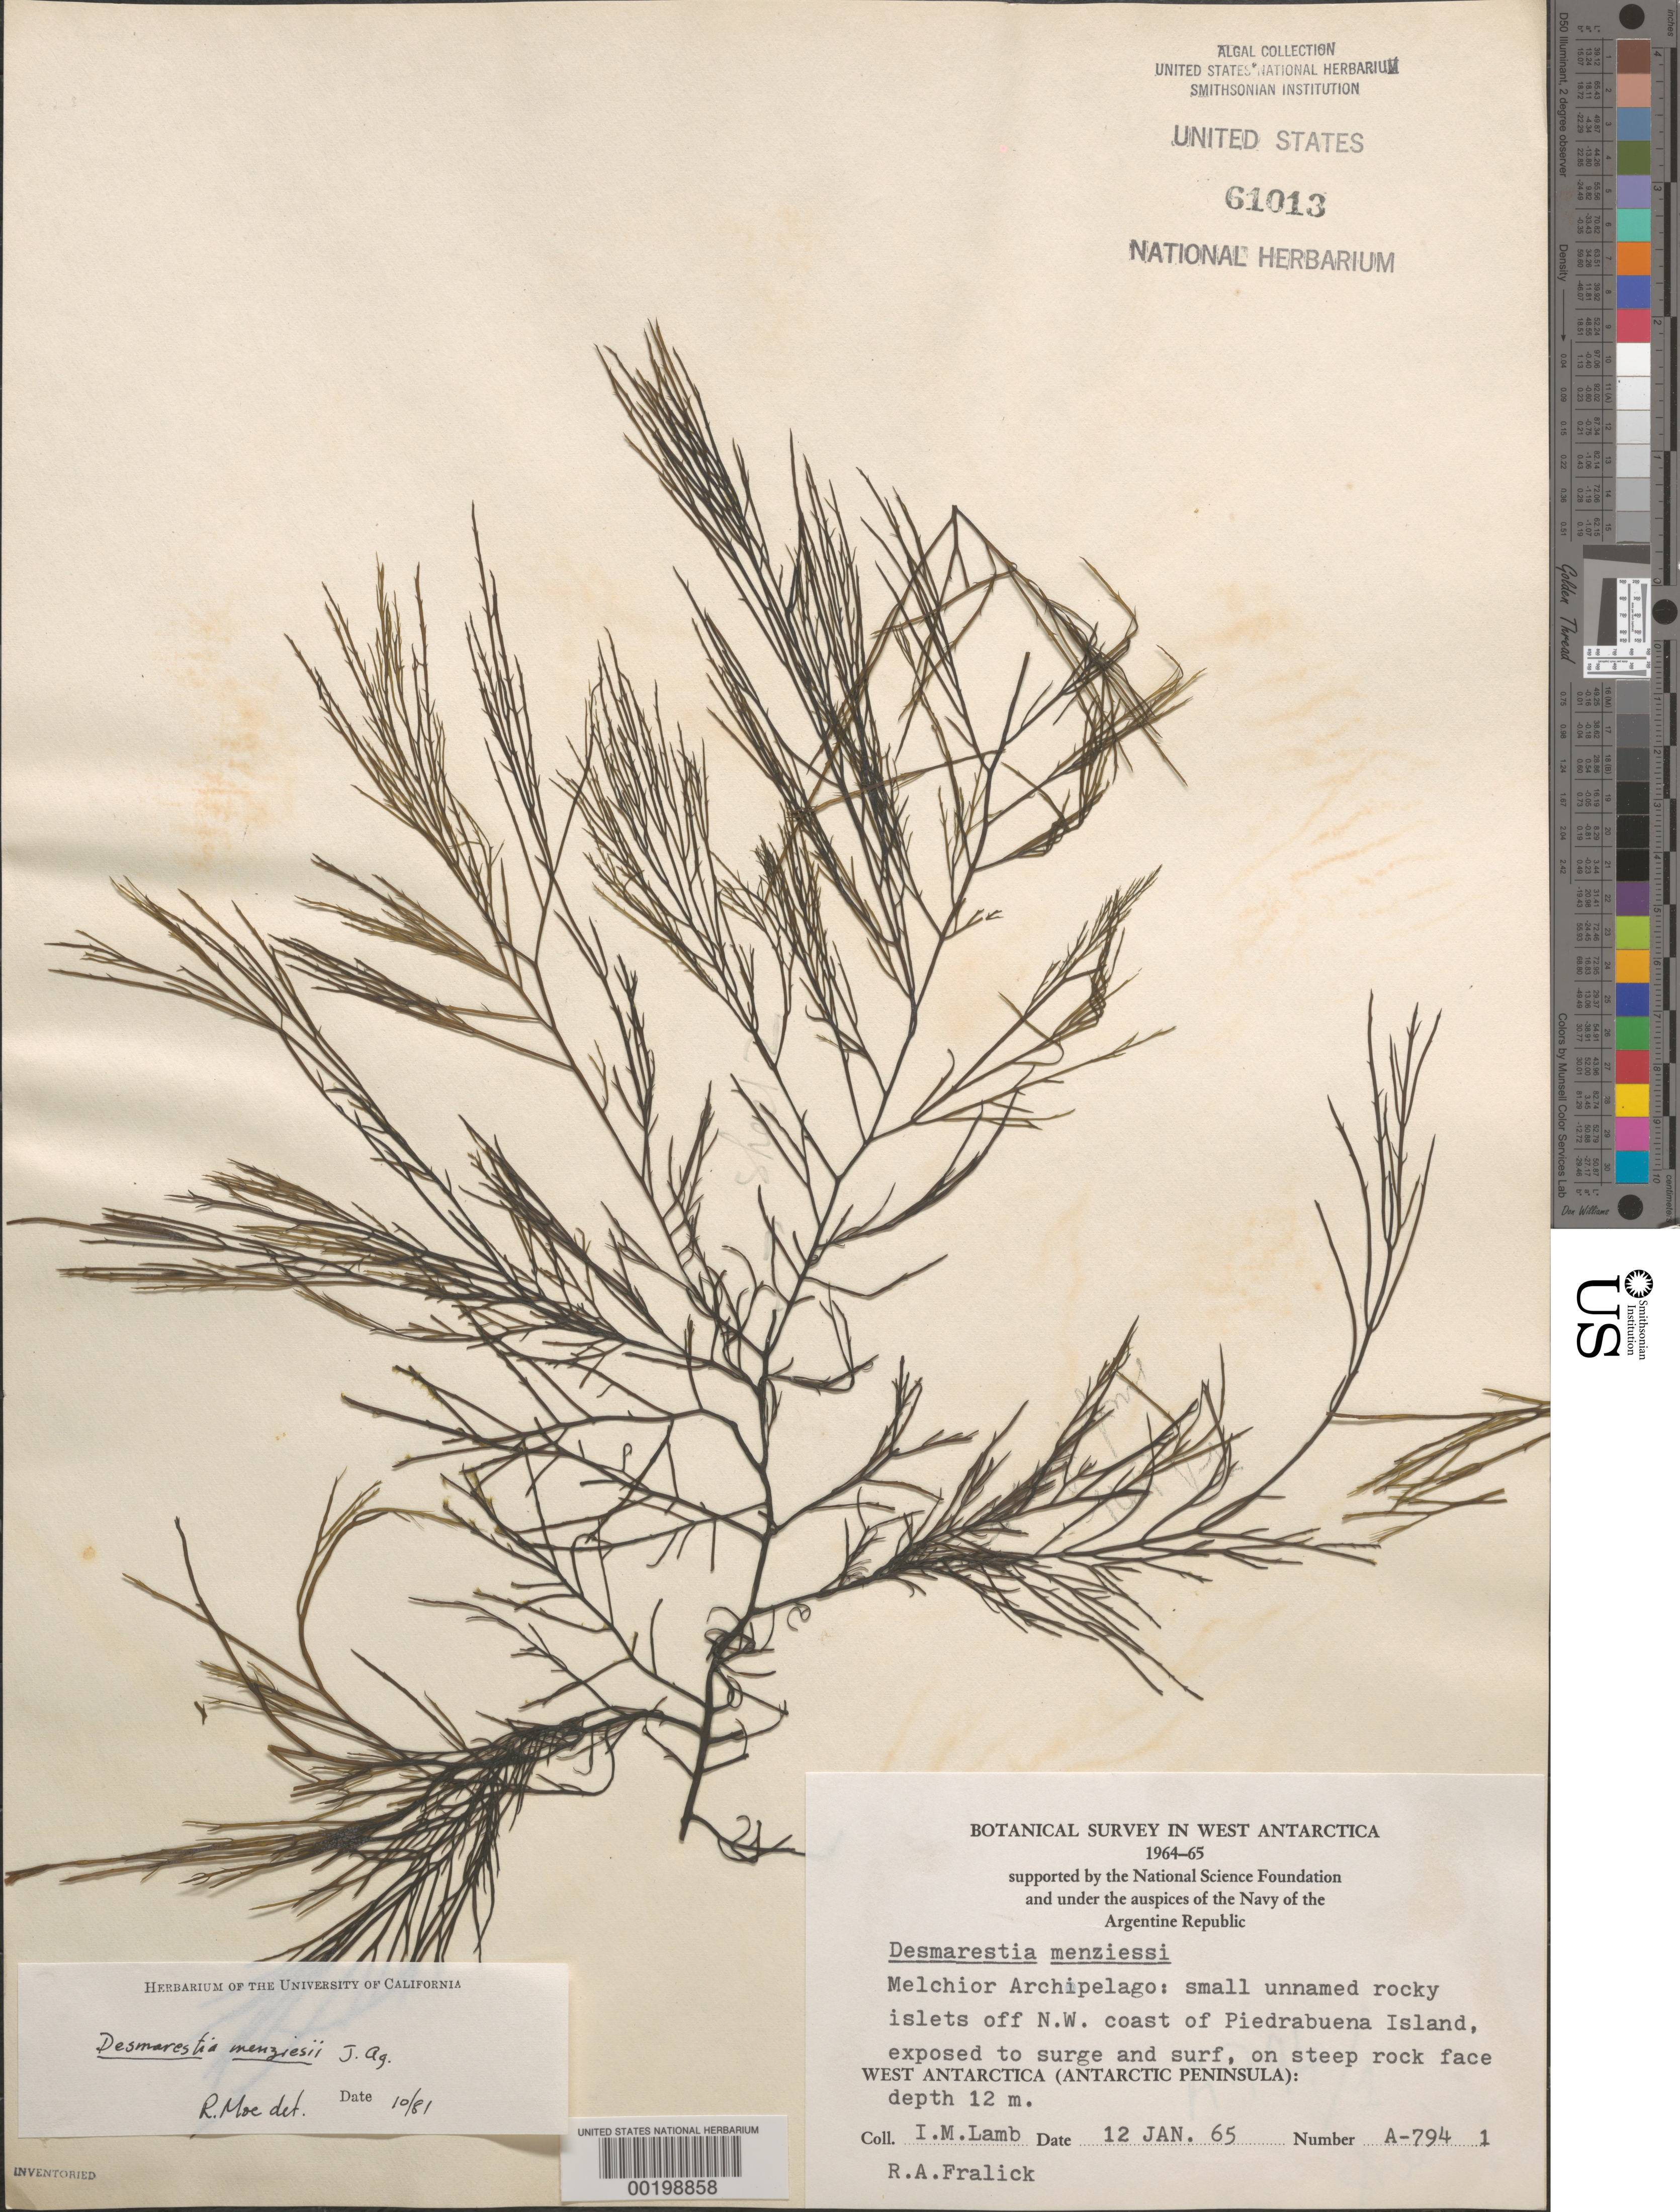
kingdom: Chromista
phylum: Ochrophyta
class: Phaeophyceae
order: Desmarestiales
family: Desmarestiaceae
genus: Desmarestia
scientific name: Desmarestia menziesii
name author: J. Agardh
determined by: Moe, R. L.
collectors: I. M. Lamb & R. Fralick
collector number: A-794-1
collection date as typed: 12 Jan 1965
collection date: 1965-01-12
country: Antarctica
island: Melchior Islands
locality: Rocky Islets off northwest Eta Island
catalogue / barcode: US 61013